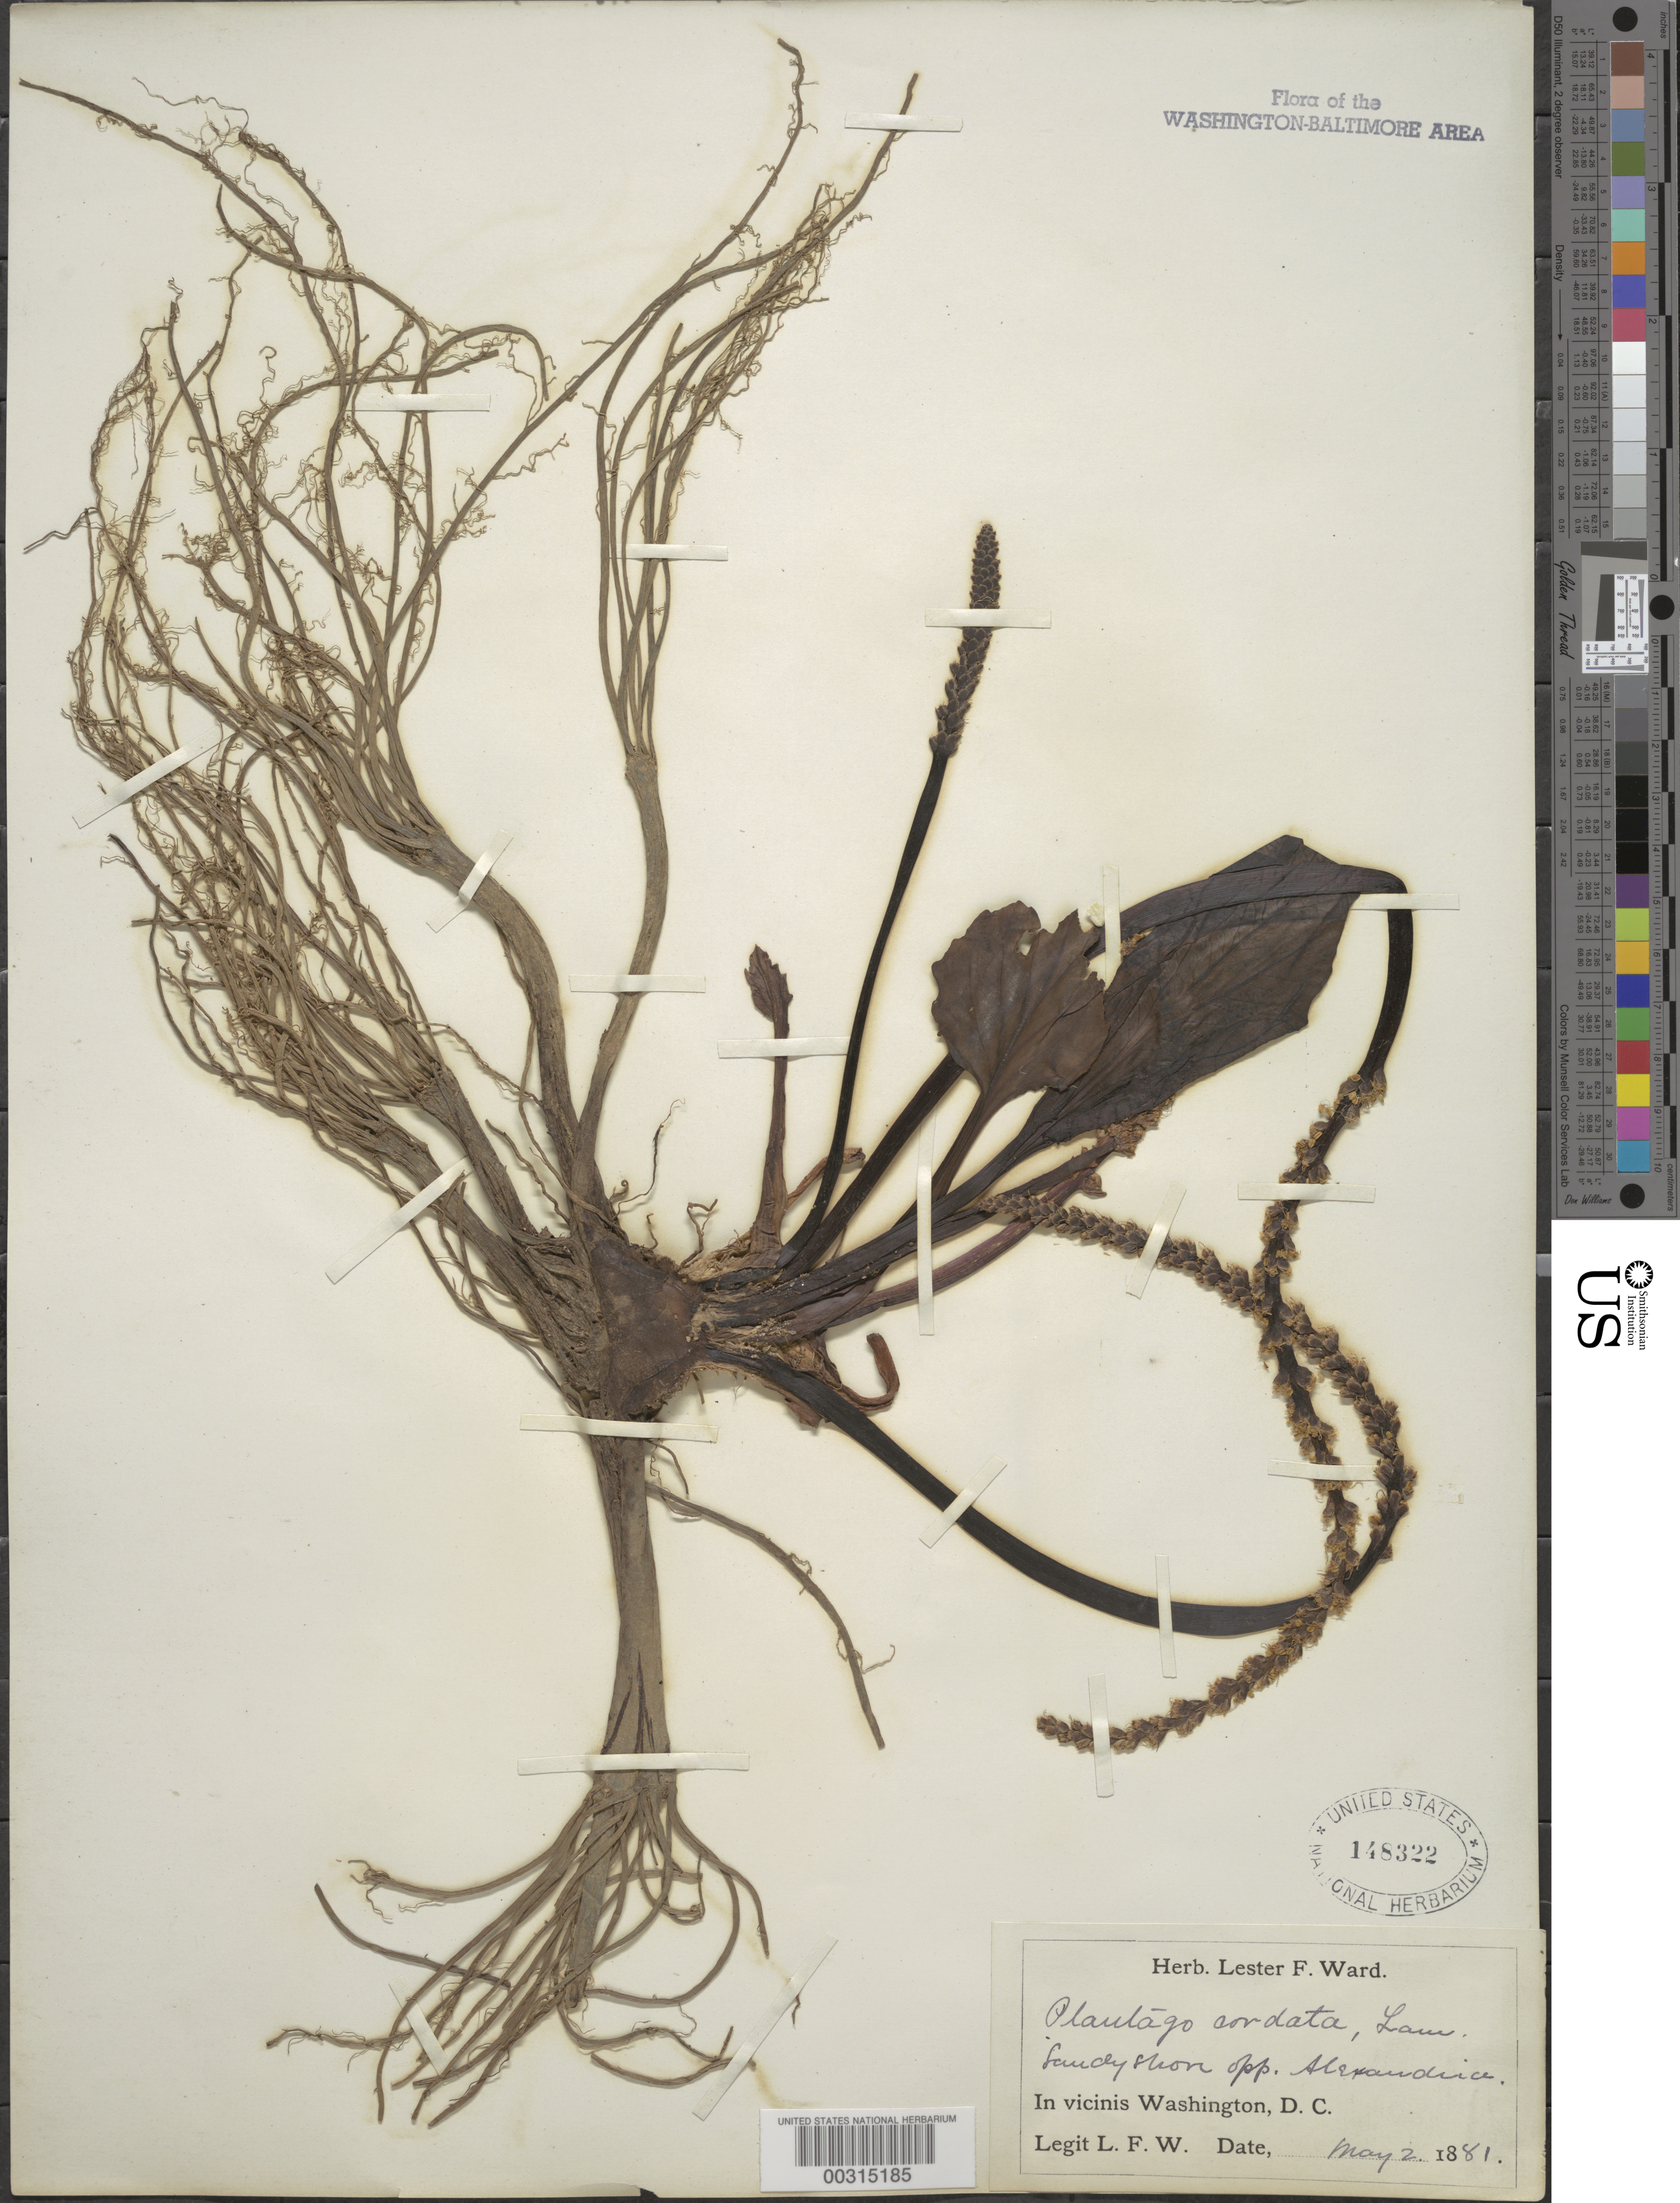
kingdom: Plantae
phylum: Tracheophyta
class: Magnoliopsida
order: Lamiales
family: Plantaginaceae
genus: Plantago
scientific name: Plantago cordata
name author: Lam.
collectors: L. F. Ward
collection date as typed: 02 May 1881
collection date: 1881-05-02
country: United States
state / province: Virginia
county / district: Fairfax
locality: Opposite Alexandria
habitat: Sandy shore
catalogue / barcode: US 148322